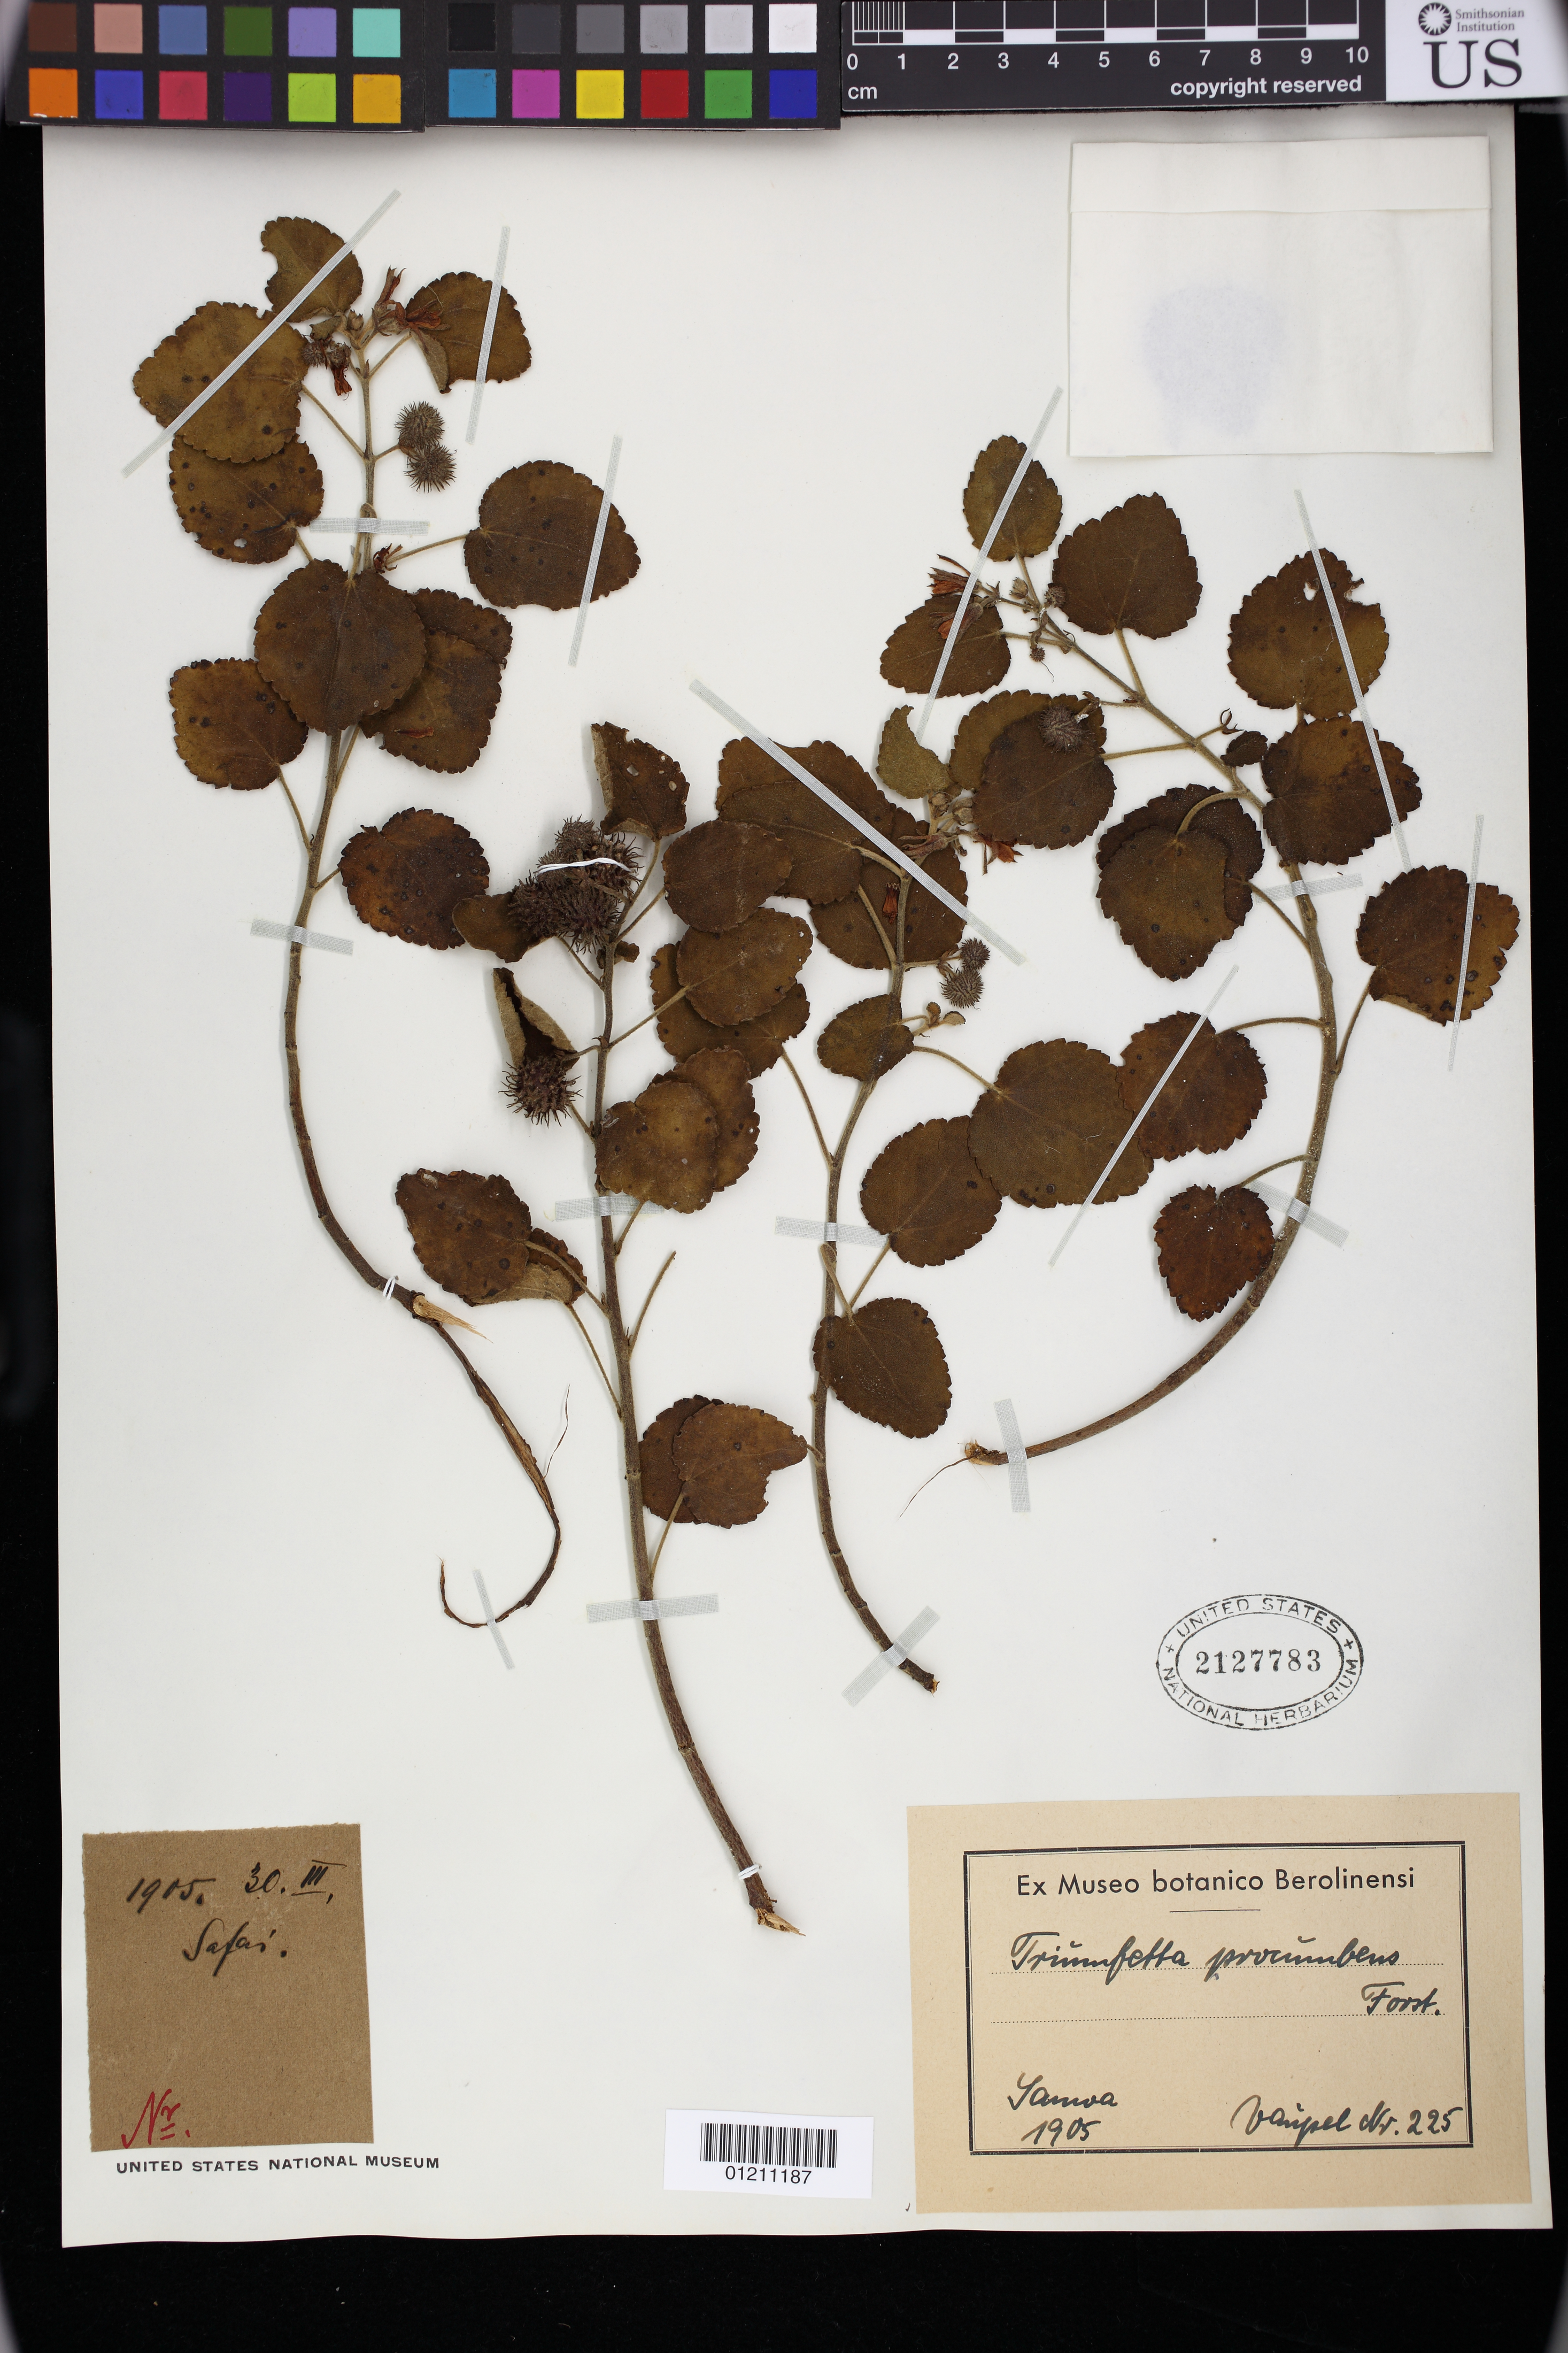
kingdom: Plantae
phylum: Tracheophyta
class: Magnoliopsida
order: Malvales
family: Malvaceae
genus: Triumfetta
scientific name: Triumfetta procumbens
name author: G. Forst.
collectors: F. Vaupel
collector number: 225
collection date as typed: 30 Mar 1905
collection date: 1905-03-30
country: Samoa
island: Savai'i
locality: Samoa. Safai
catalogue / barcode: US 2127783